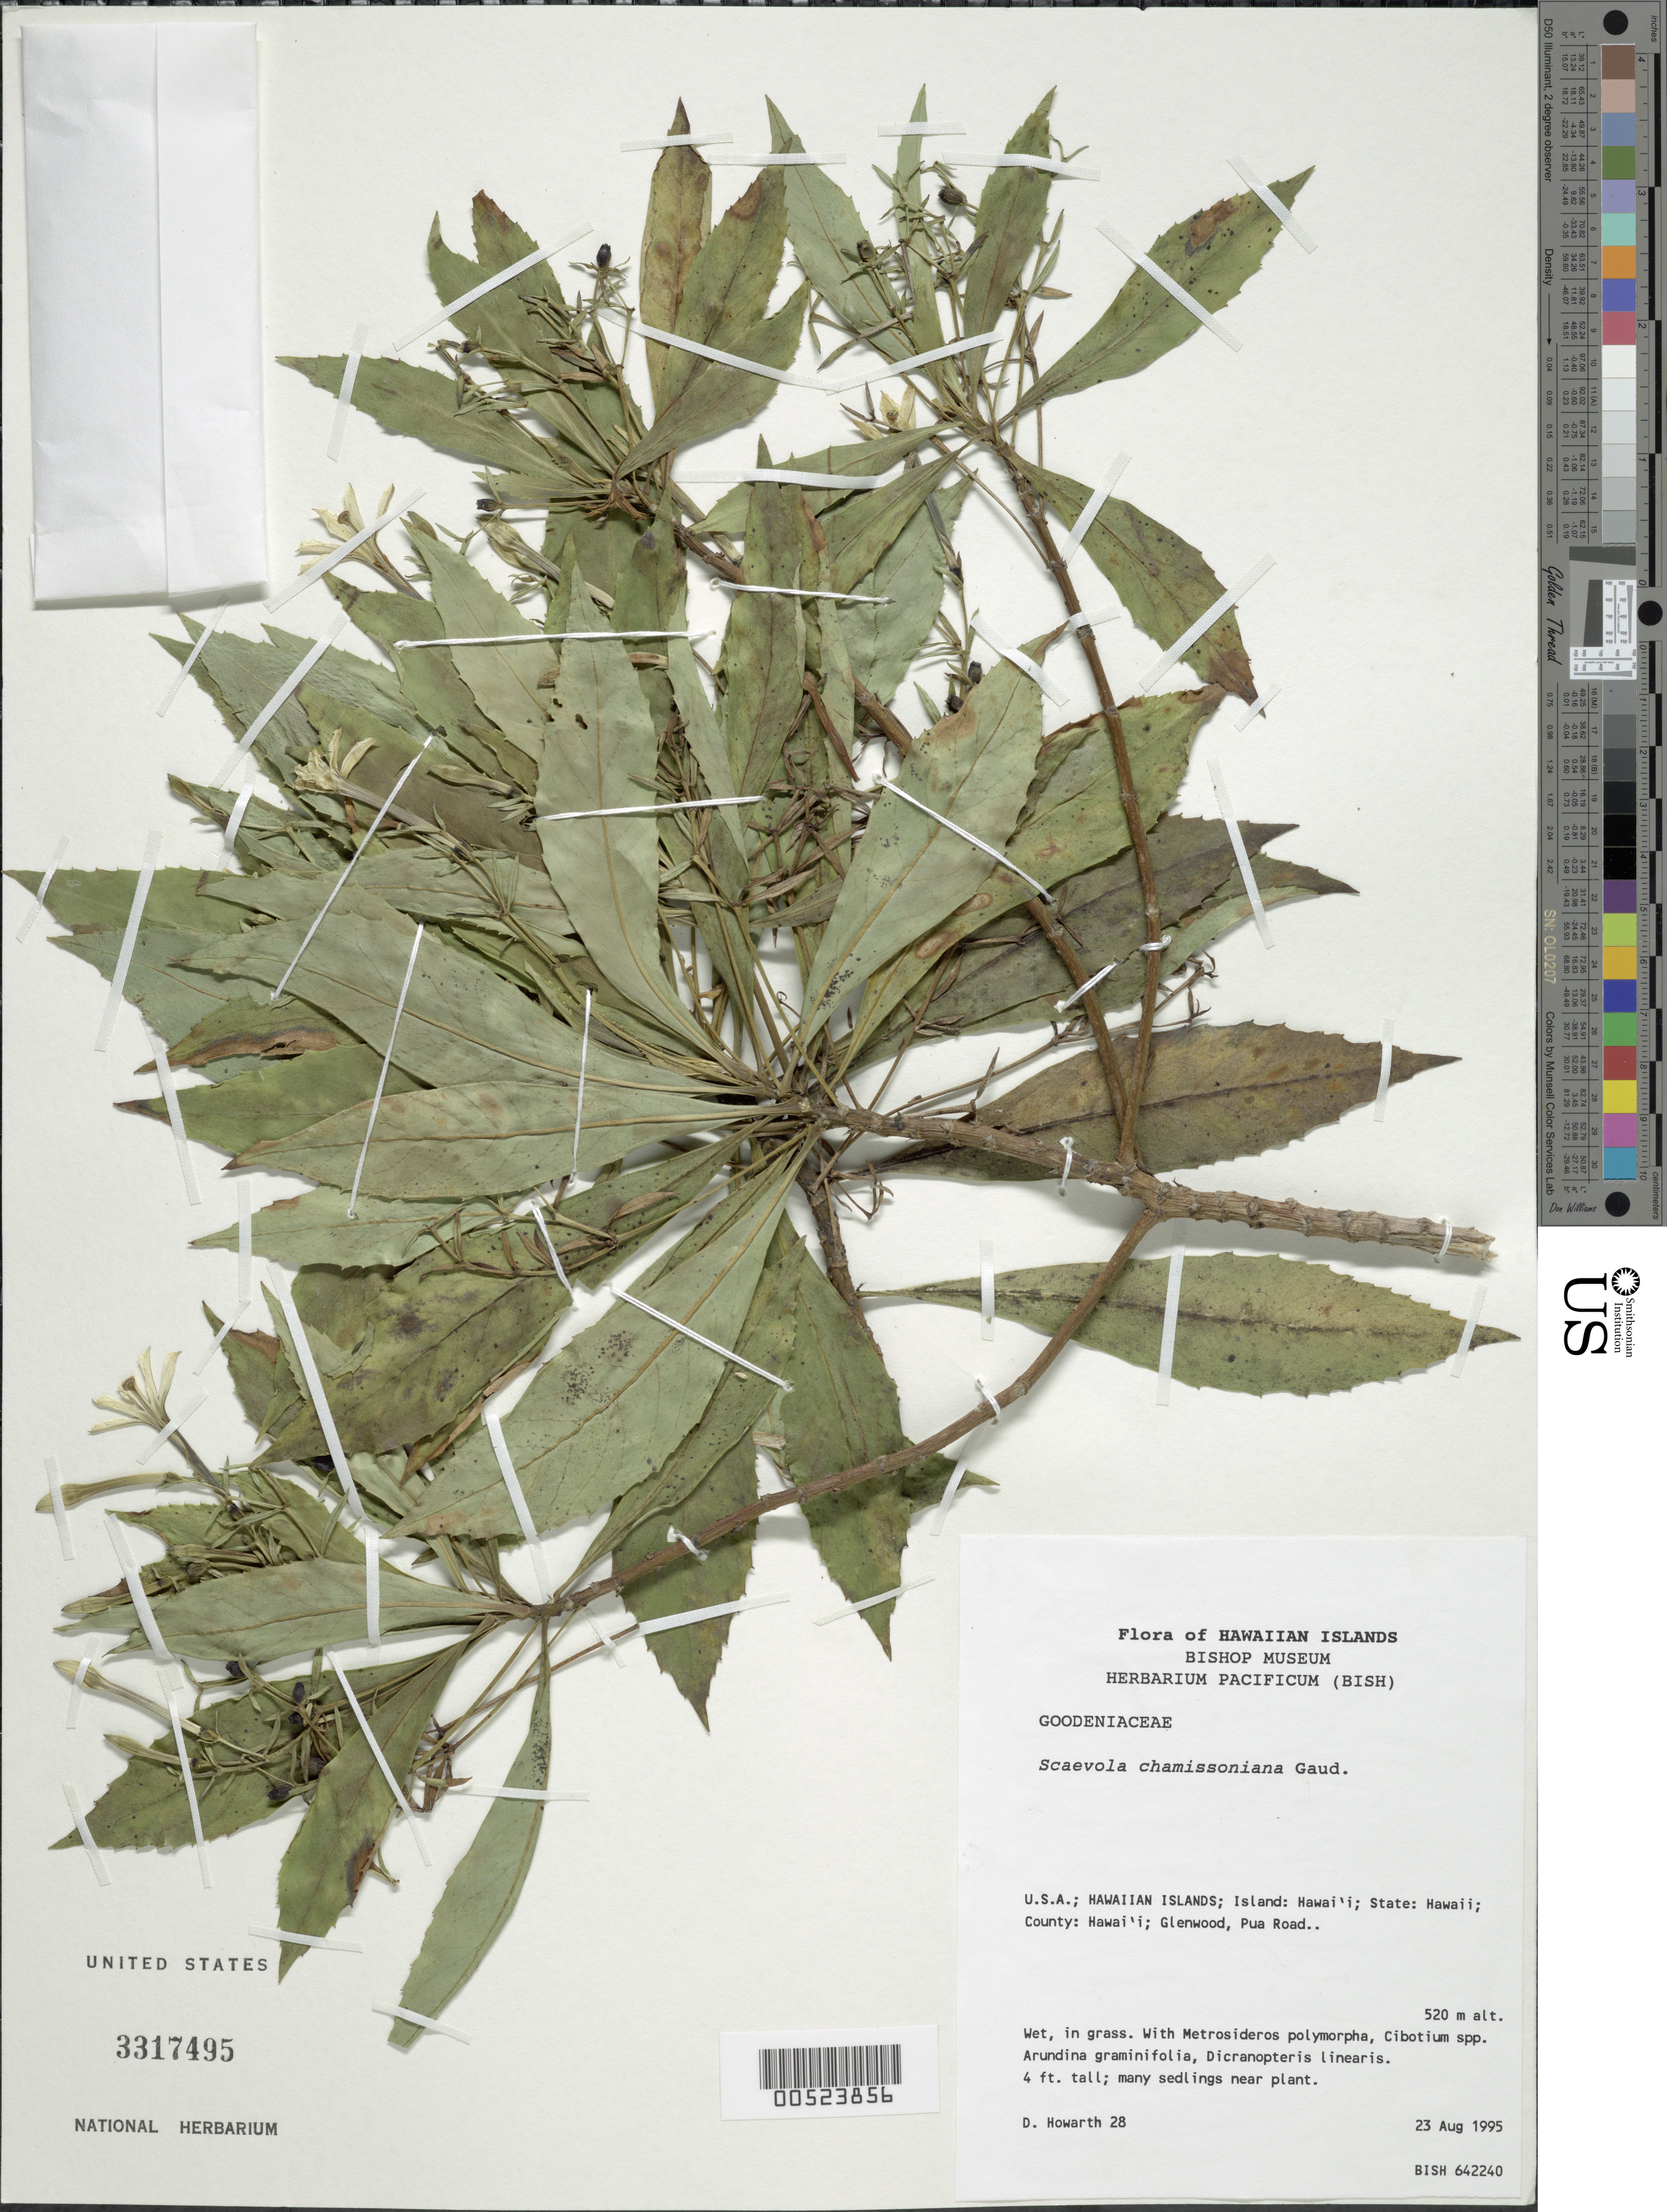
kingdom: Plantae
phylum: Tracheophyta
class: Magnoliopsida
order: Asterales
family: Goodeniaceae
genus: Scaevola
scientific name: Scaevola chamissoniana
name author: Gaudich.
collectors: D. Howarth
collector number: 28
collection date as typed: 23 Aug 1995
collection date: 1995-08-23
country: United States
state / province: Hawaii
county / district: Hawaii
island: Hawaii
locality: Hawaii county, Glenwood, Pua Rd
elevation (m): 520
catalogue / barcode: US 3317495